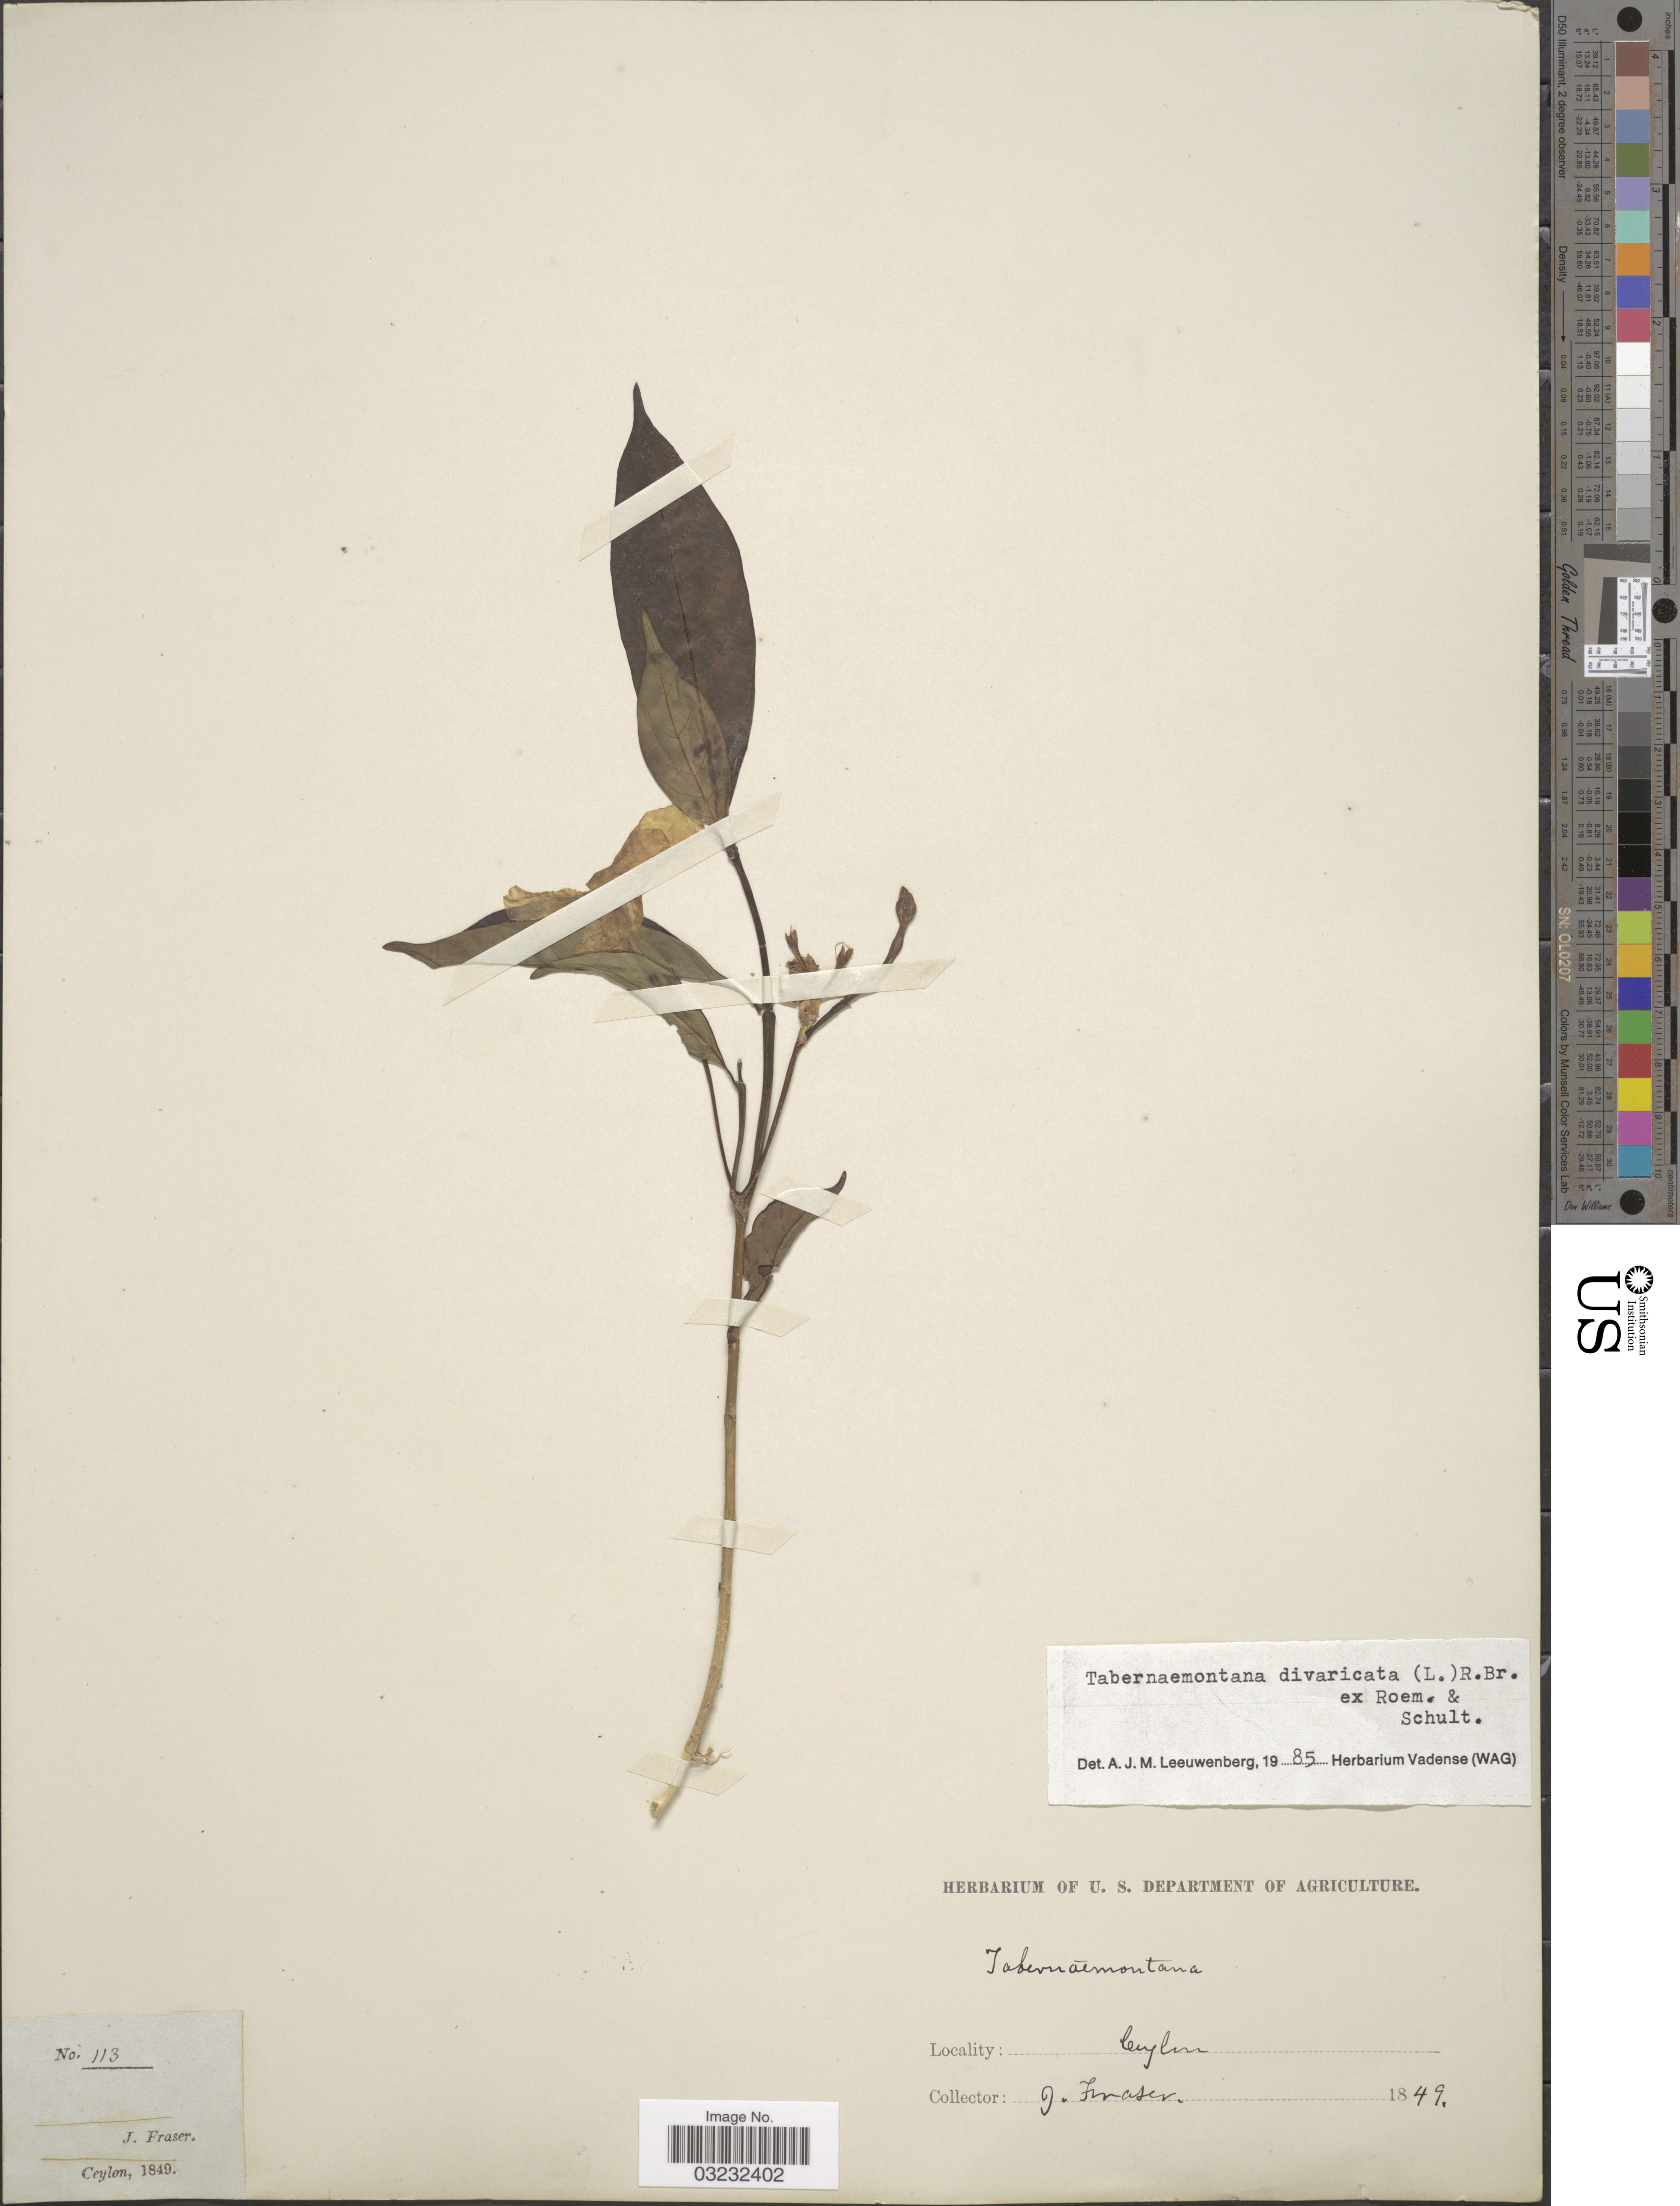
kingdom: Plantae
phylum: Tracheophyta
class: Magnoliopsida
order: Gentianales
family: Apocynaceae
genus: Tabernaemontana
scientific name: Tabernaemontana divaricata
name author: (L.) R. Br. ex Roem. & Schult.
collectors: J. Fraser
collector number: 113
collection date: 1849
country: Sri Lanka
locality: Ceylon.